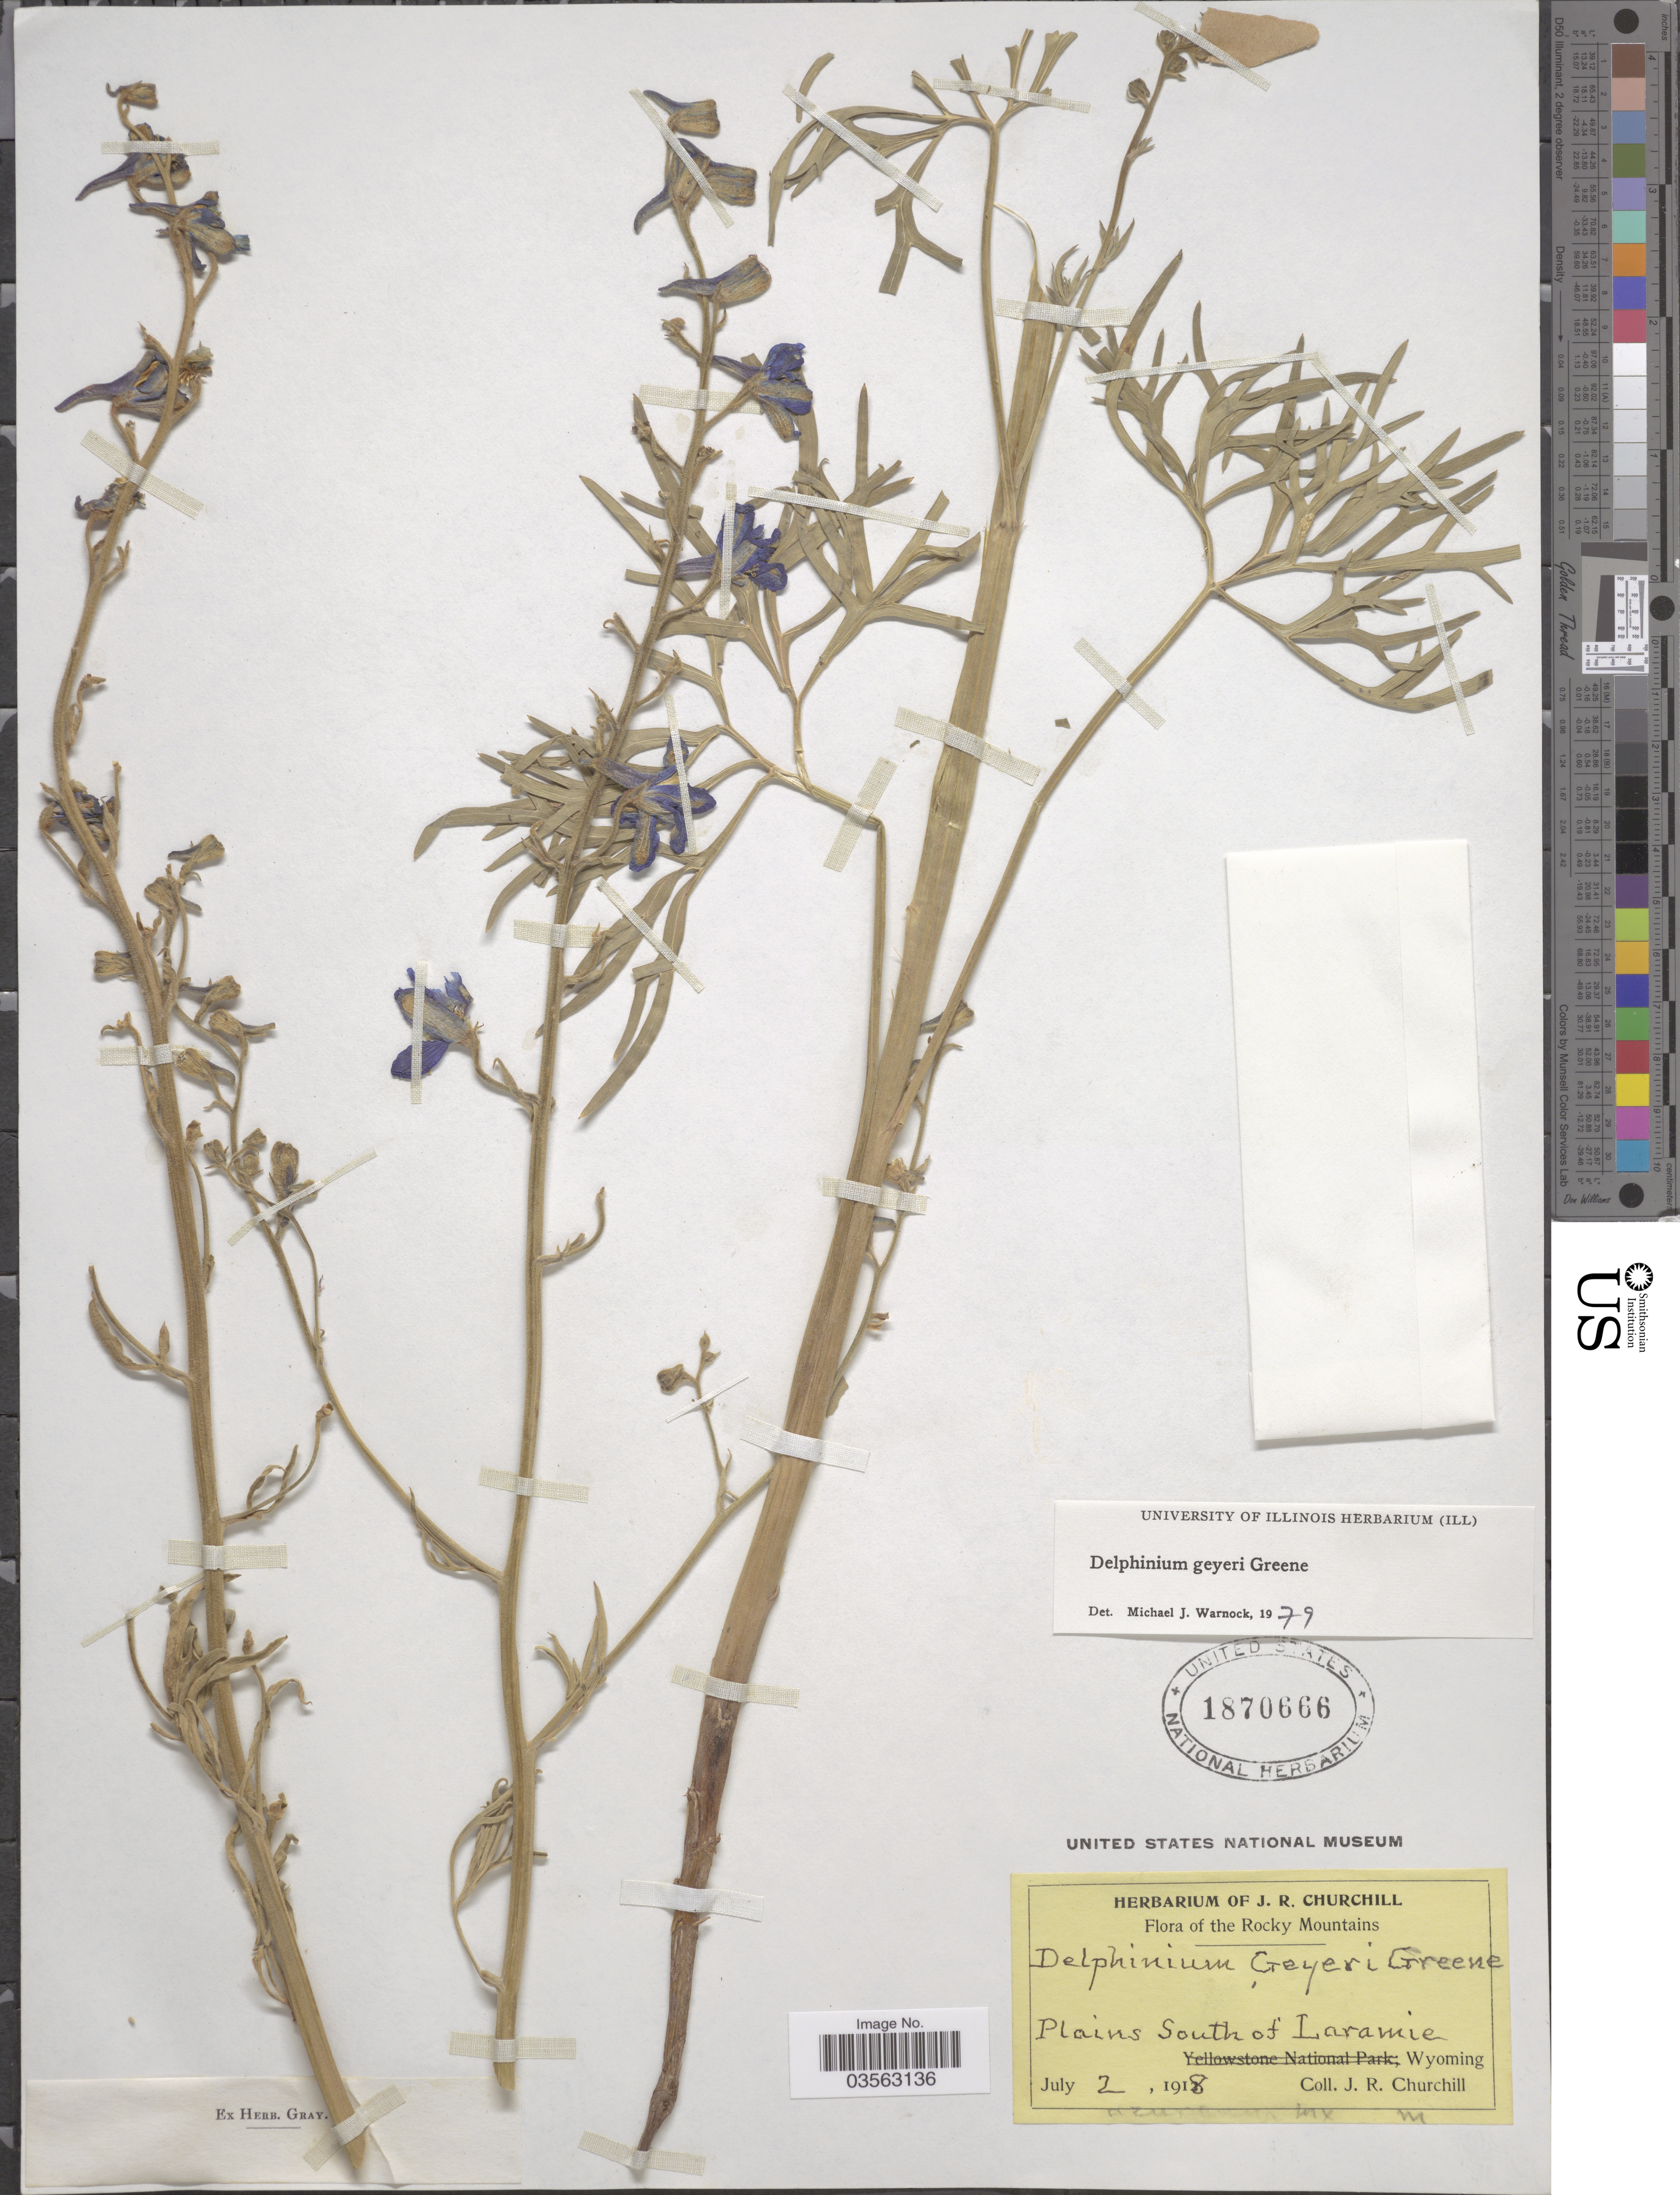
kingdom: Plantae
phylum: Tracheophyta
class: Magnoliopsida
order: Ranunculales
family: Ranunculaceae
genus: Delphinium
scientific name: Delphinium geyeri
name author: Greene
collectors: J. Churchill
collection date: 1918-07-02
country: United States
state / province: Wyoming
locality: Rocky Mountains. Plains South of Laramie.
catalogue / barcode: US 1870666